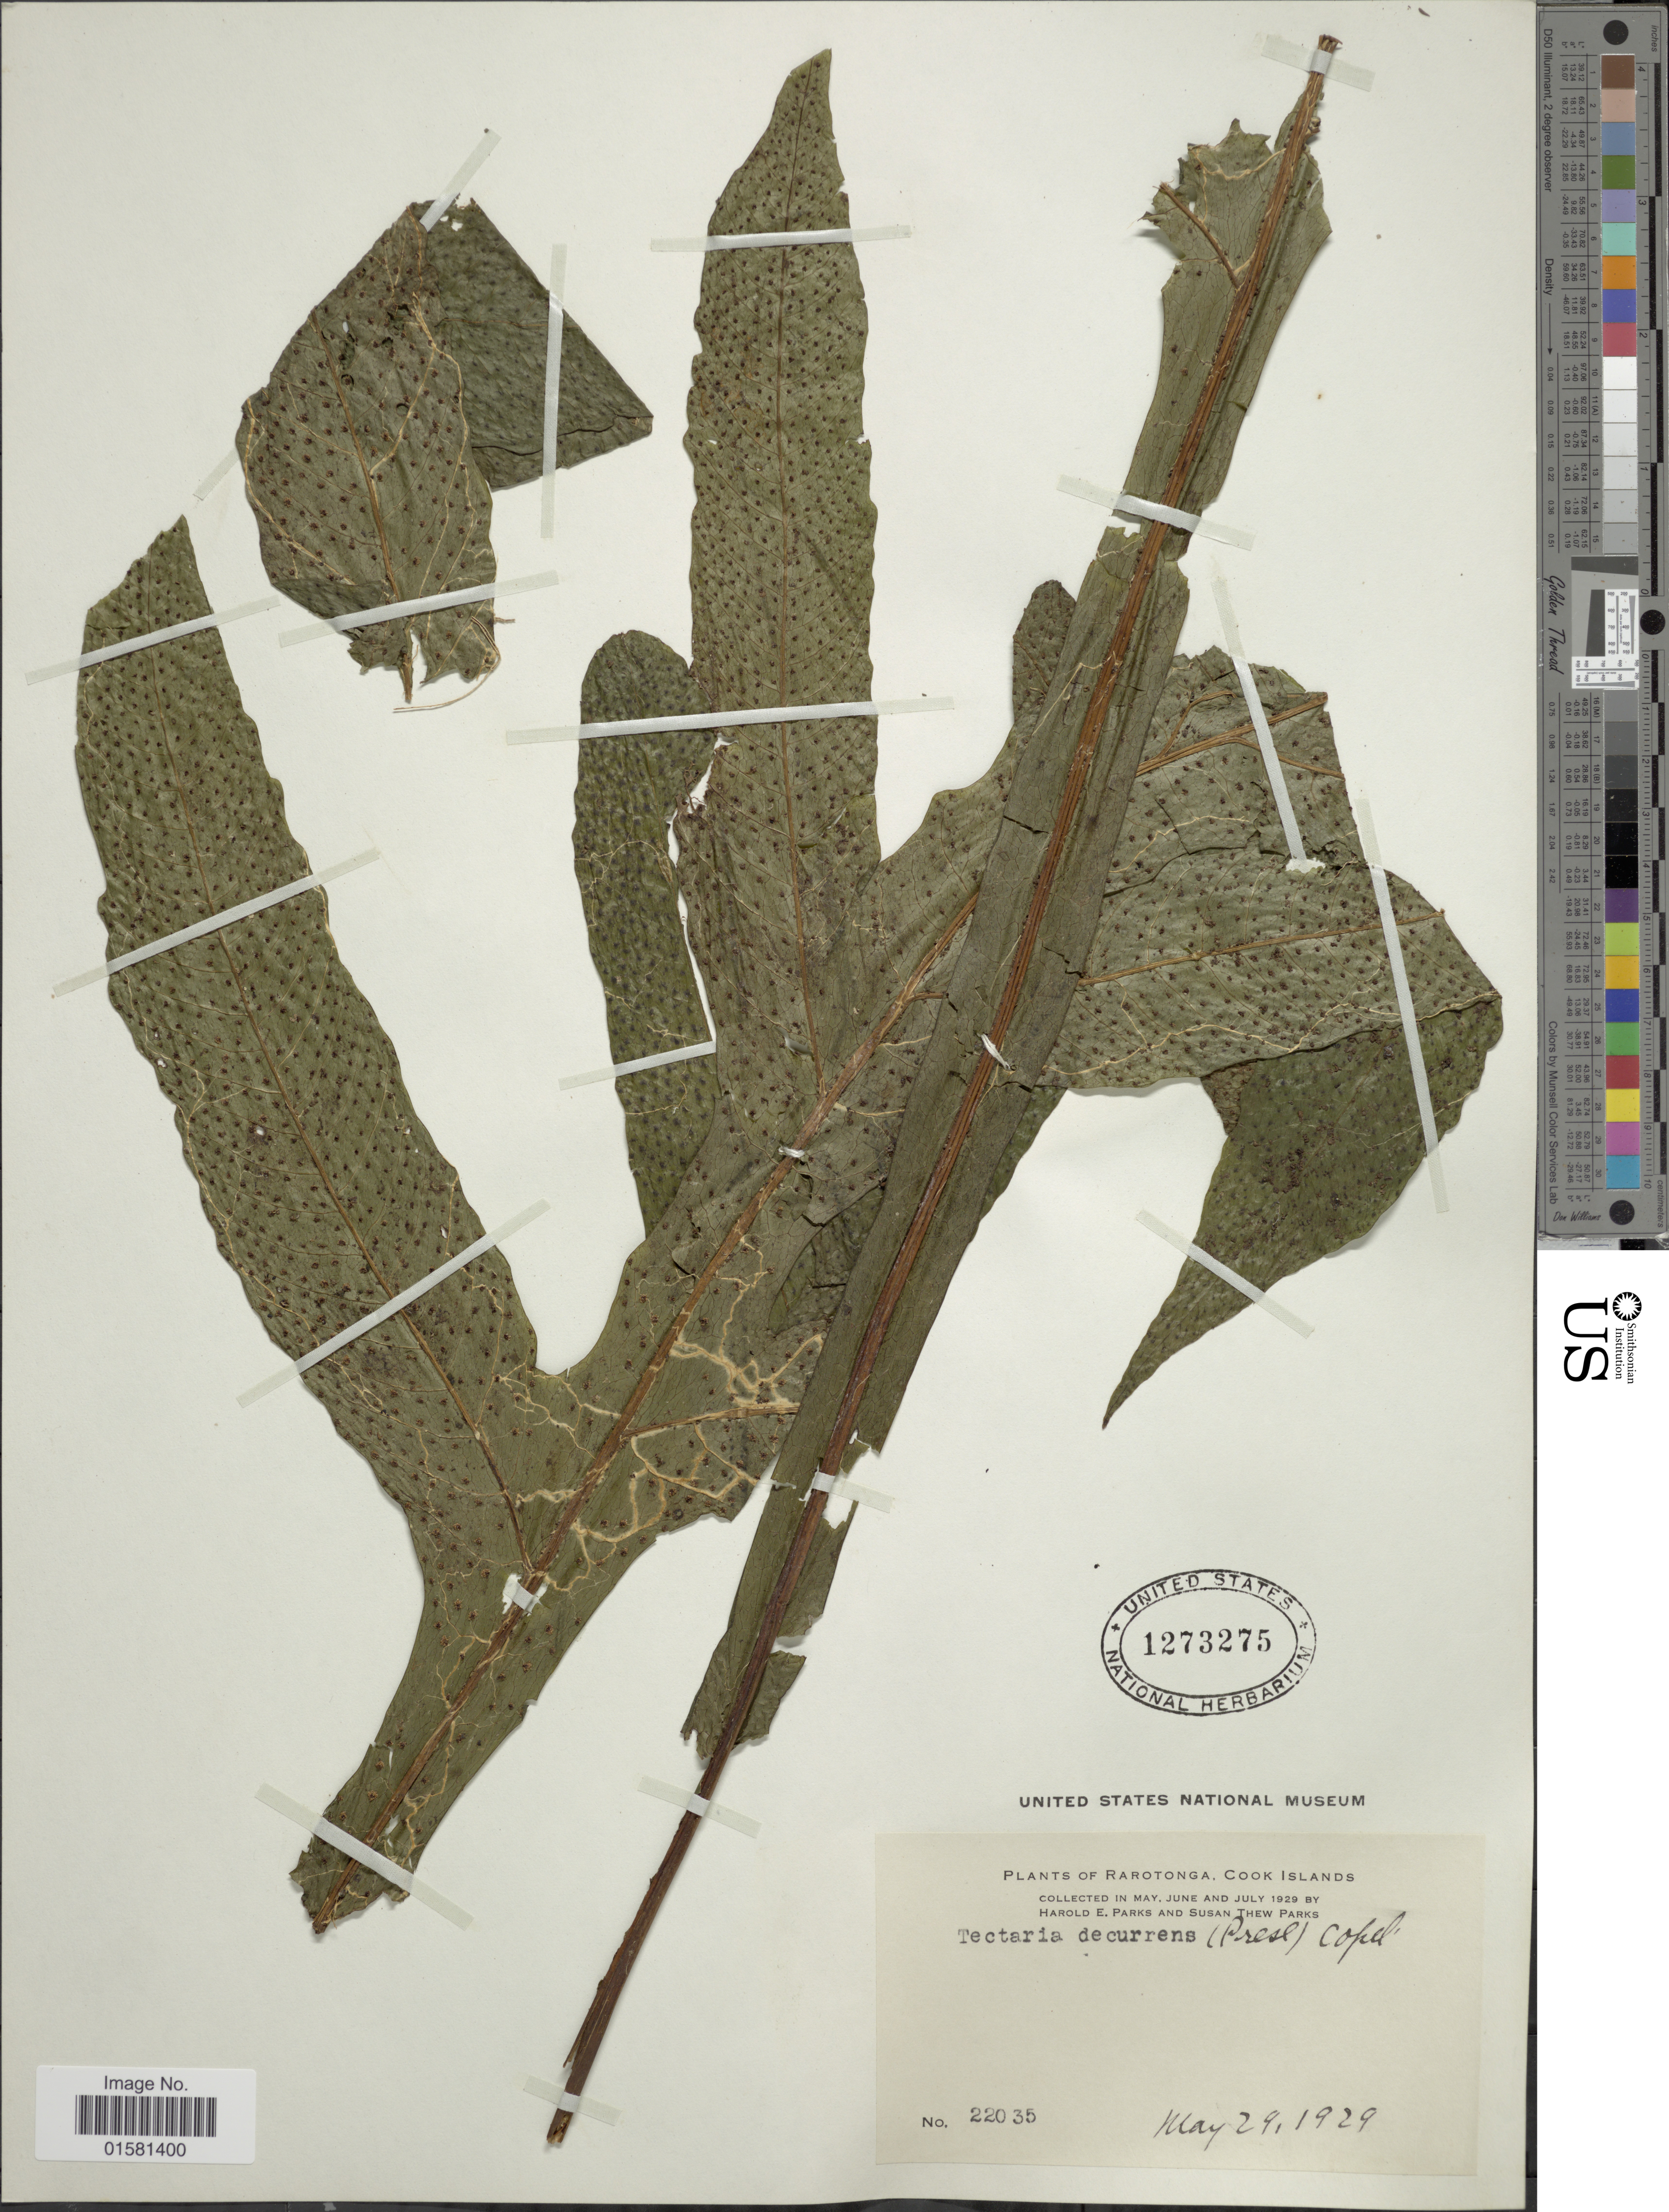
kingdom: Plantae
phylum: Tracheophyta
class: Polypodiopsida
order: Polypodiales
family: Tectariaceae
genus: Tectaria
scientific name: Tectaria decurrens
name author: (Presel.) Copel. in Elmer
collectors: H. E. Parks & S. Parks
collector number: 22035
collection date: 1929-05-29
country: Cook Islands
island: Rarotonga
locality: Rarotonga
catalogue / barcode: US 1273275